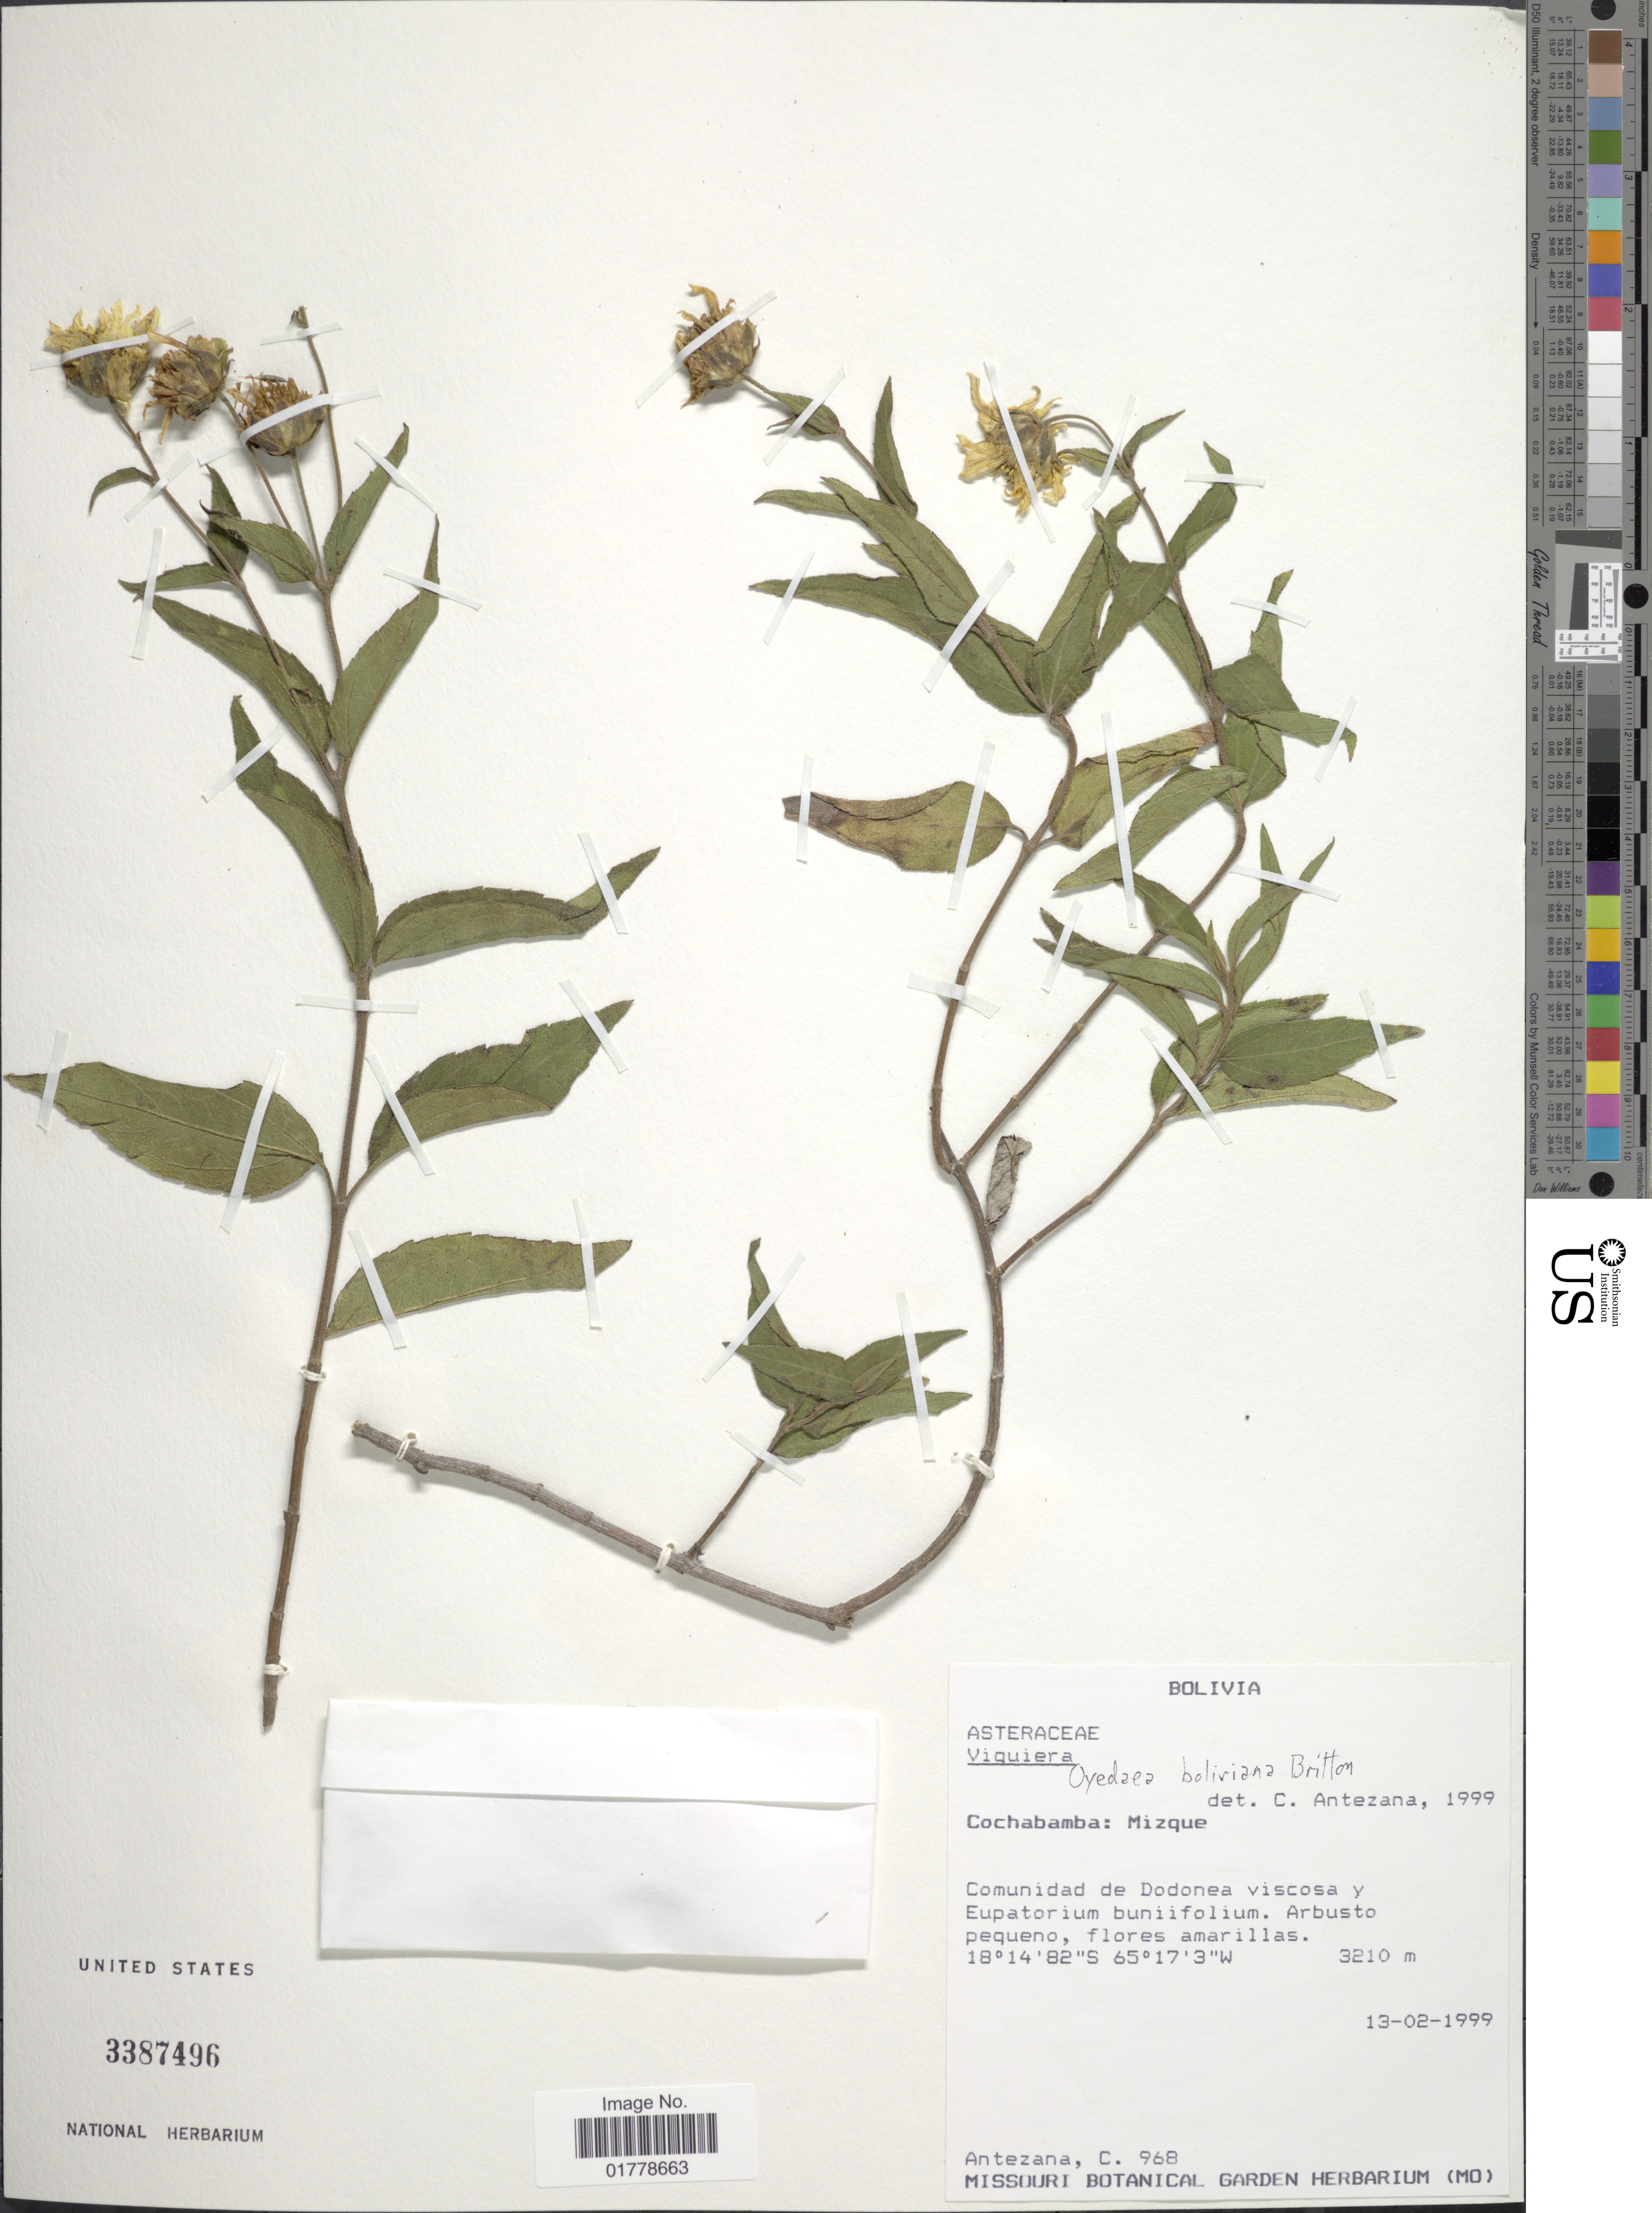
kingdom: Plantae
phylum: Tracheophyta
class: Magnoliopsida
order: Asterales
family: Asteraceae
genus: Oyedaea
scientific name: Oyedaea boliviana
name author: Britton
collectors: C. Antezana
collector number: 968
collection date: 1999-02-13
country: Bolivia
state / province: Cochabamba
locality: Cochabamba: Mizque. Comunidad de Dodonea viscosa y Epatorium buniifolium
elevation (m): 3210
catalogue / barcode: US 3387496